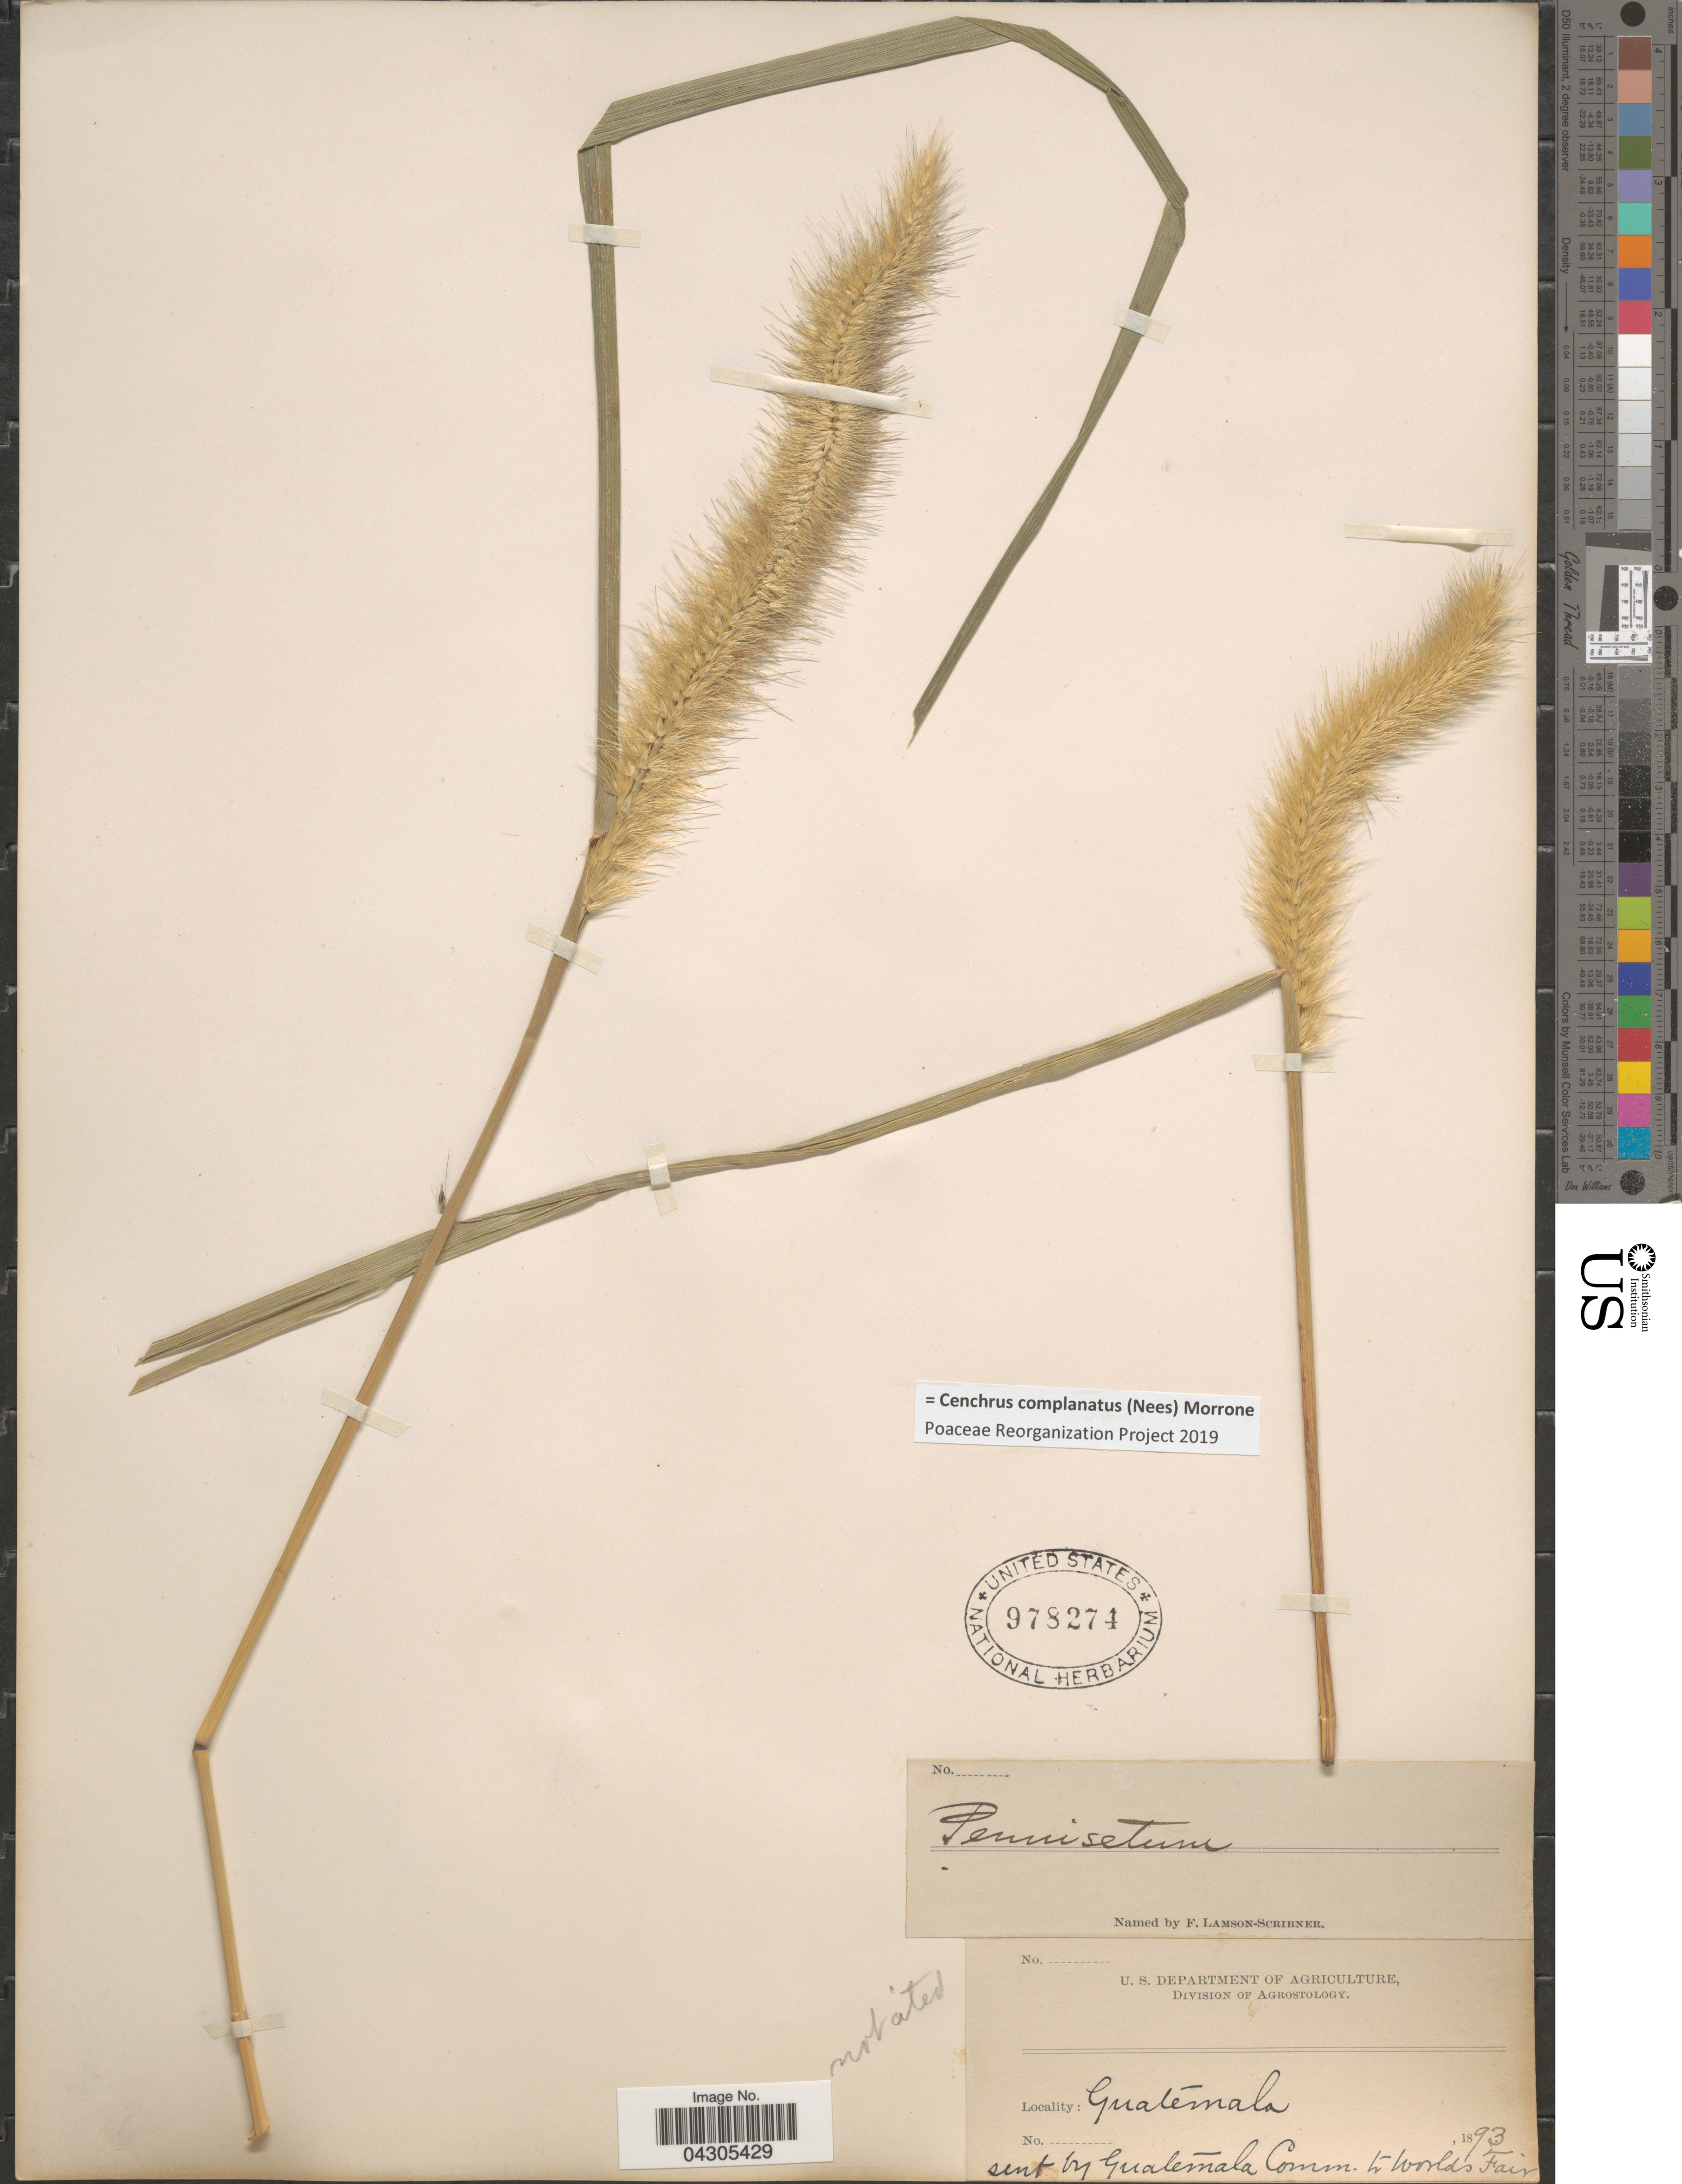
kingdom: Plantae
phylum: Tracheophyta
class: Liliopsida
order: Poales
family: Poaceae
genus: Cenchrus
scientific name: Cenchrus complanatus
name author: (Nees) Morrone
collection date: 1893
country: Guatemala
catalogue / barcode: US 978274